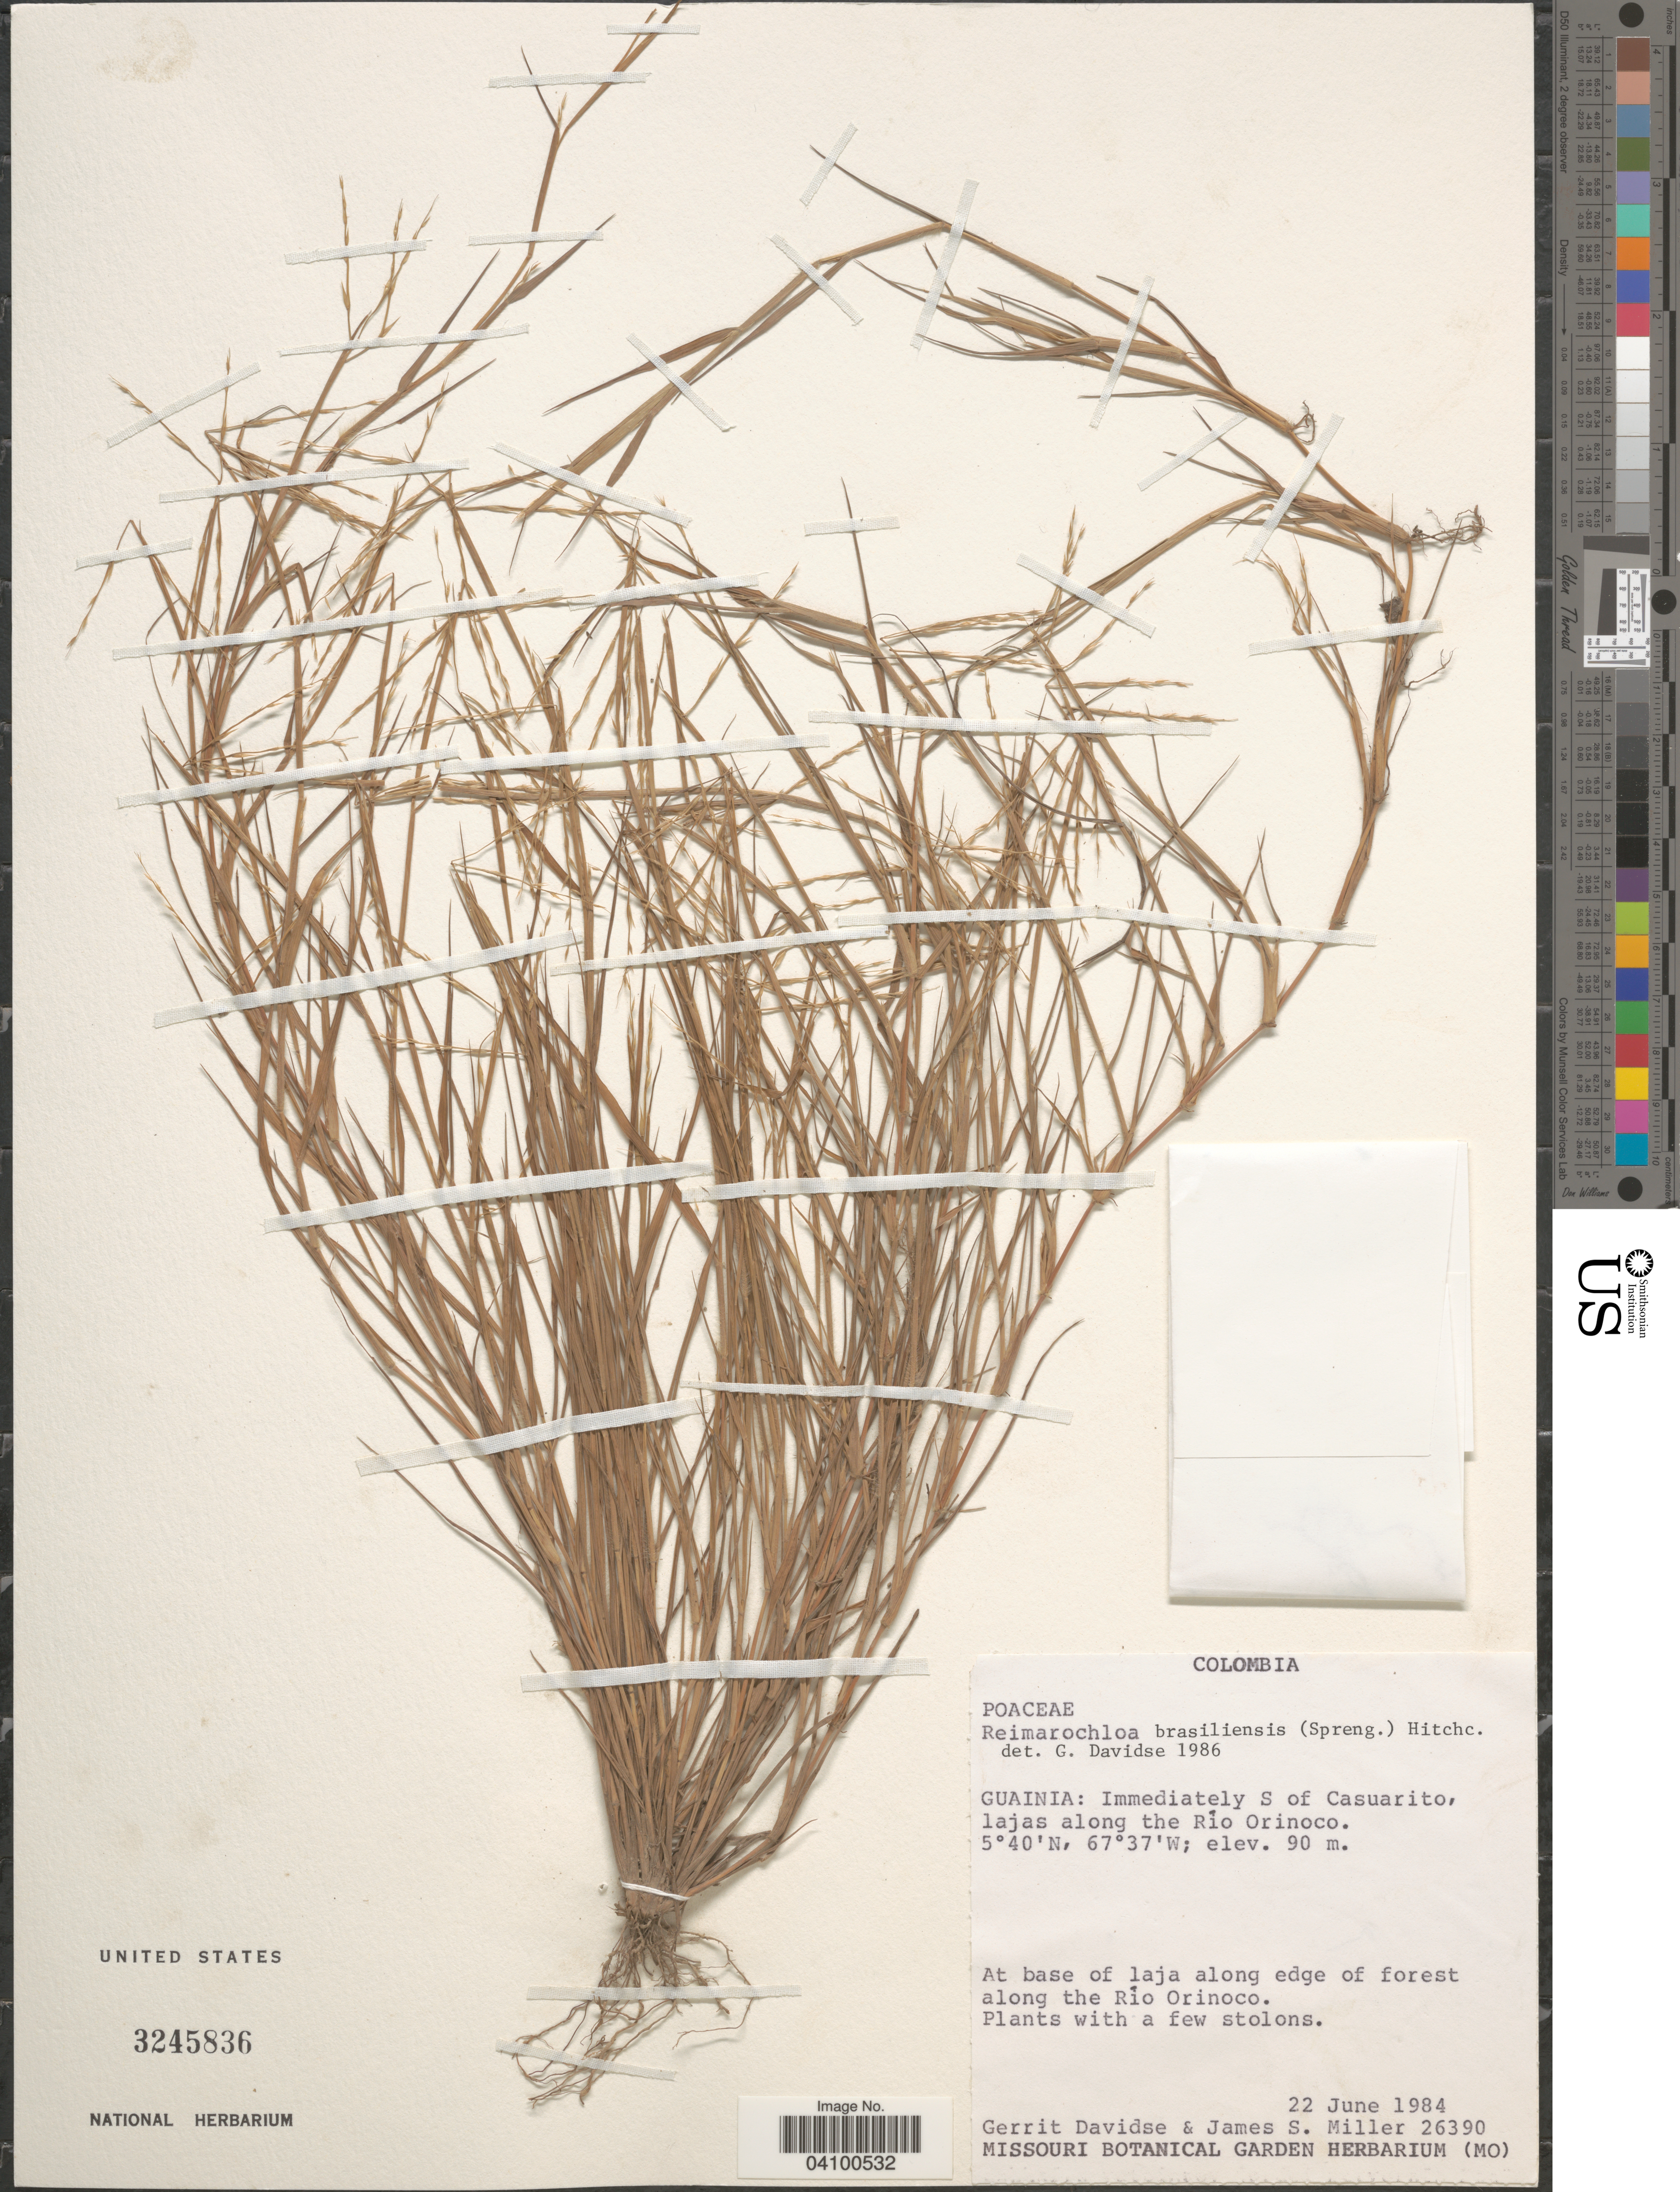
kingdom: Plantae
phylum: Tracheophyta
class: Liliopsida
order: Poales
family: Poaceae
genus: Paspalum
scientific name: Paspalum stagnophilum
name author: Morrone & Zuloaga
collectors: G. Davidse & J. S. Miller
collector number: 26390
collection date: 1984-06-22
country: Colombia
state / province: Guainía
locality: Immediately S of Casuarito, lajas along the Río Orinoco.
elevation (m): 90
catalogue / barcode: US 3245836